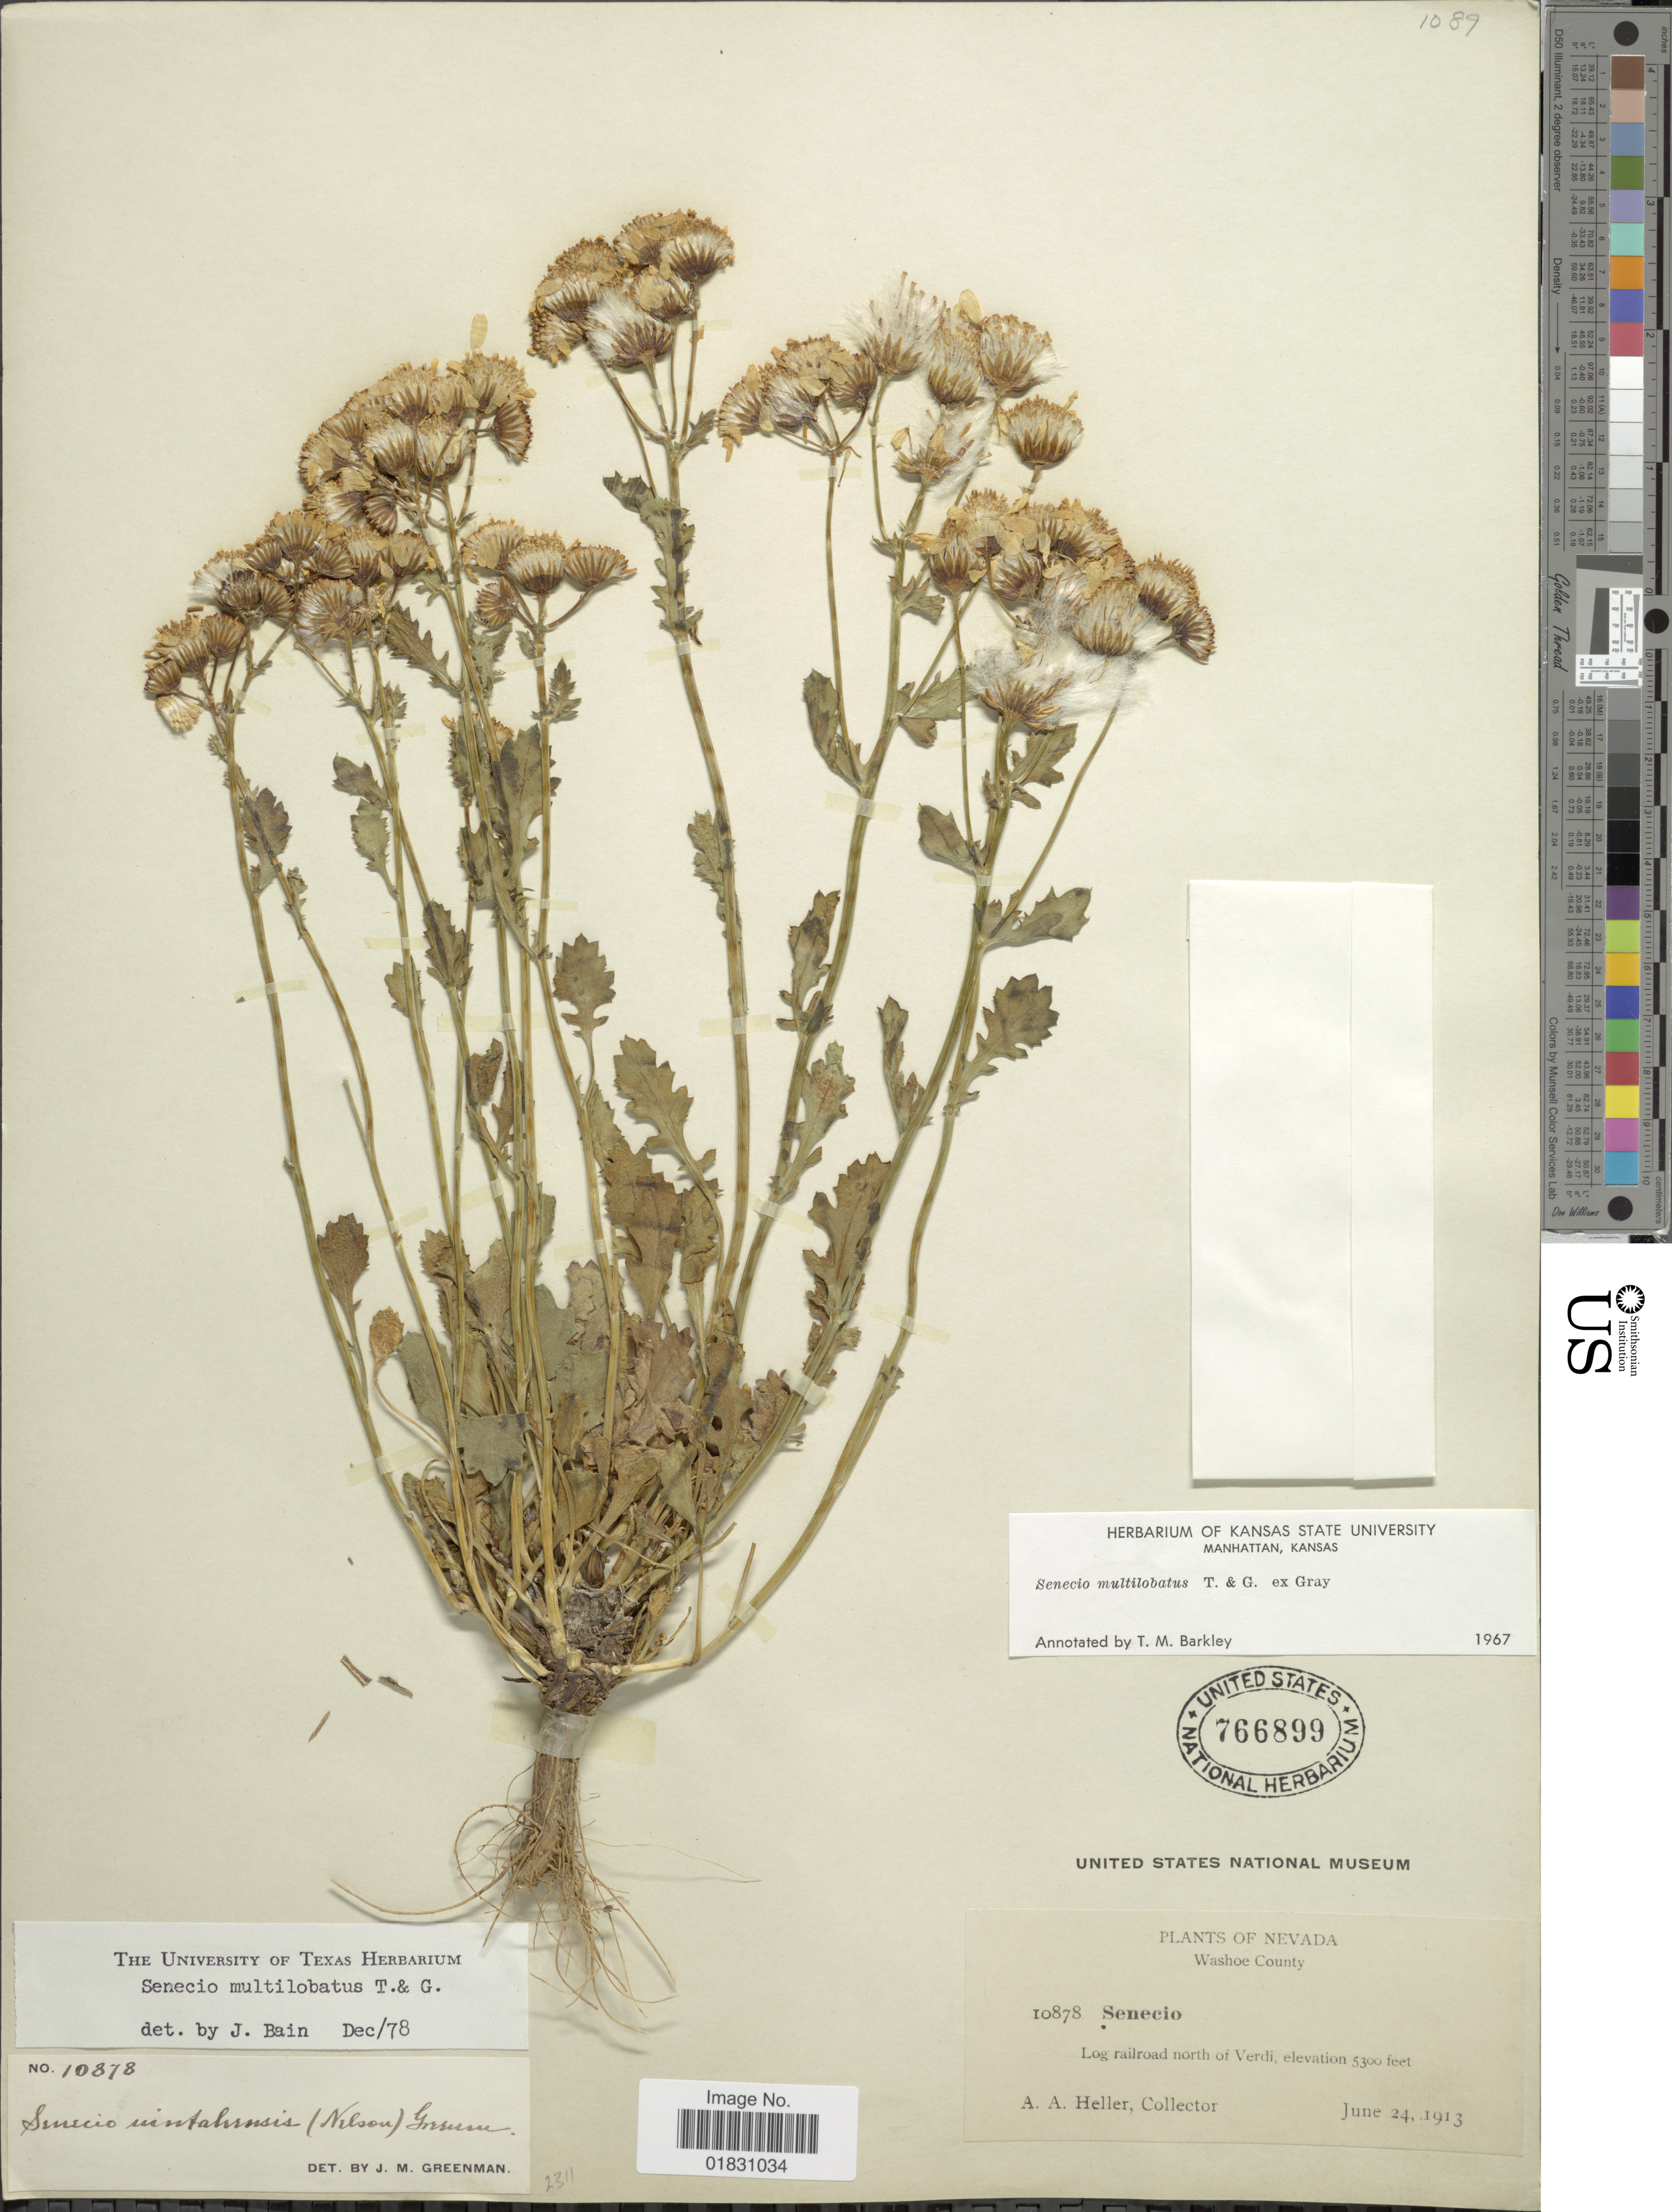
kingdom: Plantae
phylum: Tracheophyta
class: Magnoliopsida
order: Asterales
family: Asteraceae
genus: Packera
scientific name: Packera multilobata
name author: (Torr. & A. Gray) W.A. Weber & Á. Löve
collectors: A. A. Heller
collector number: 10878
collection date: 1913-06-24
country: United States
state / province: Nevada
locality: Washoe County, Log railroad north of Verdi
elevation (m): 1615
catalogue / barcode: US 766899